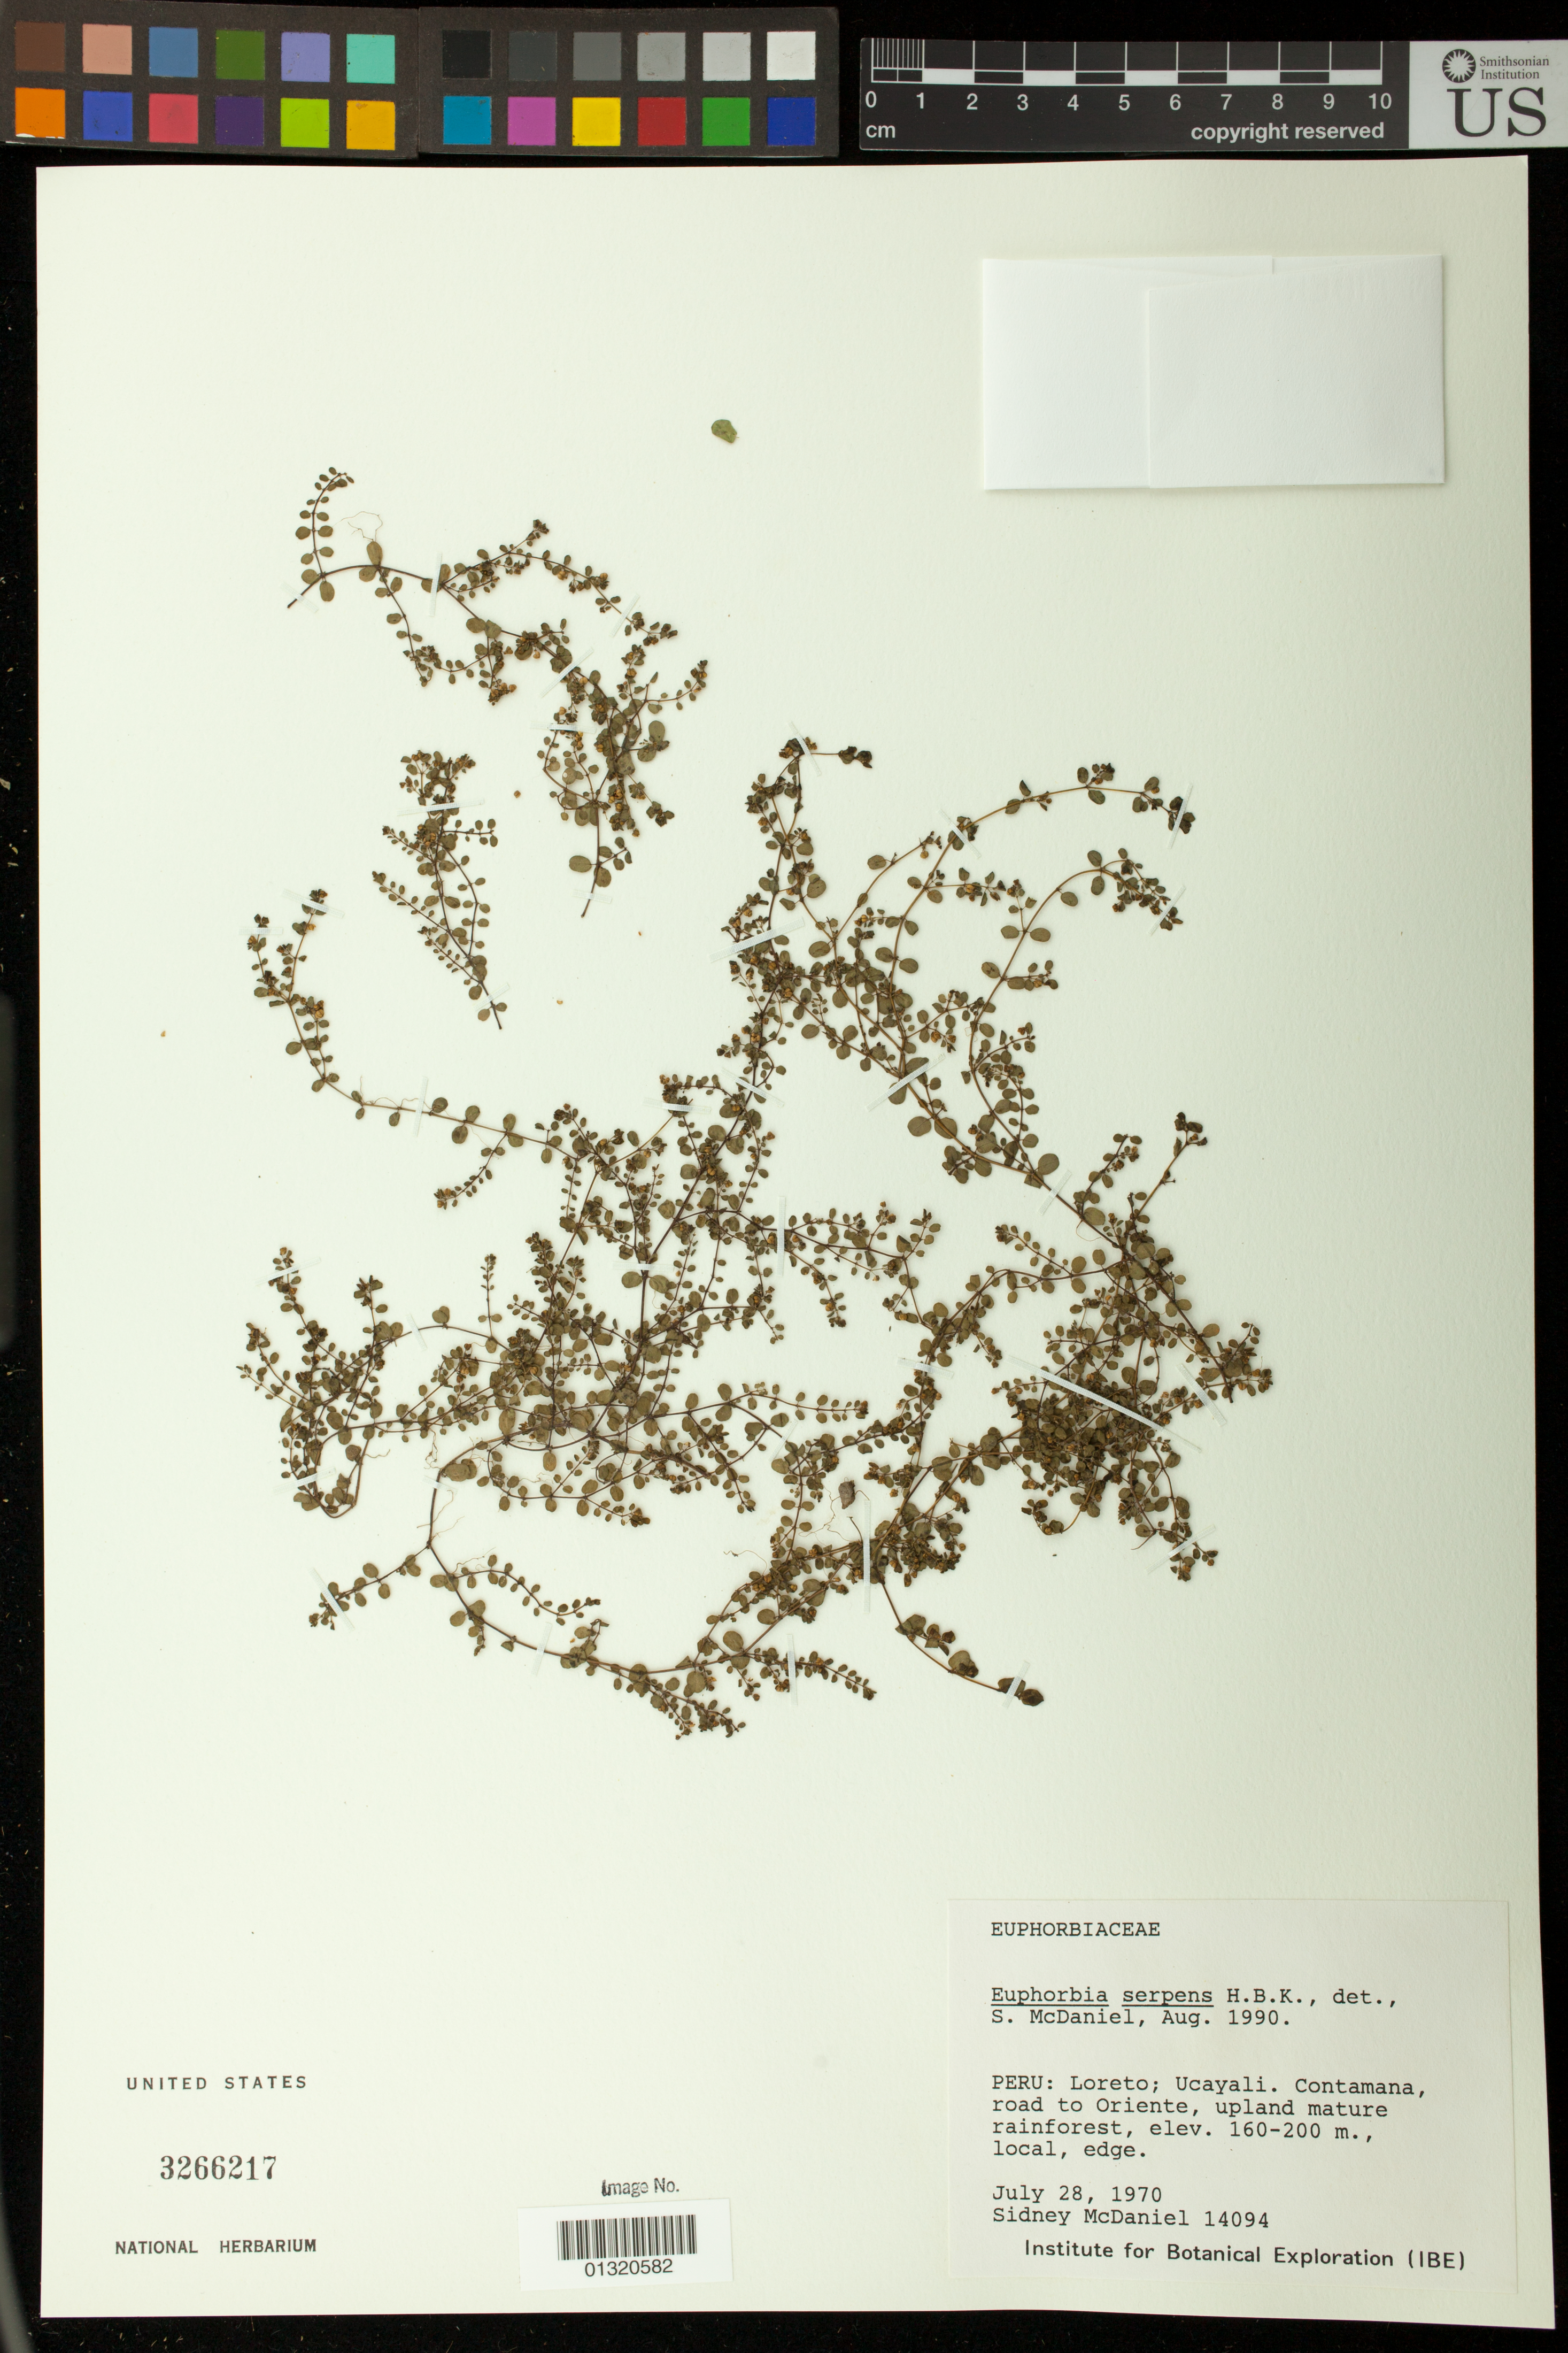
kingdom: Plantae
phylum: Tracheophyta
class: Magnoliopsida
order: Malpighiales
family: Euphorbiaceae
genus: Euphorbia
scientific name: Euphorbia serpens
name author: Kunth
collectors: S. McDaniel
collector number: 14094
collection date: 1970-07-28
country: Peru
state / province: Loreto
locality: Ucayali; Contamana, road to Oriente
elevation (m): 160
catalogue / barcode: US 3266217